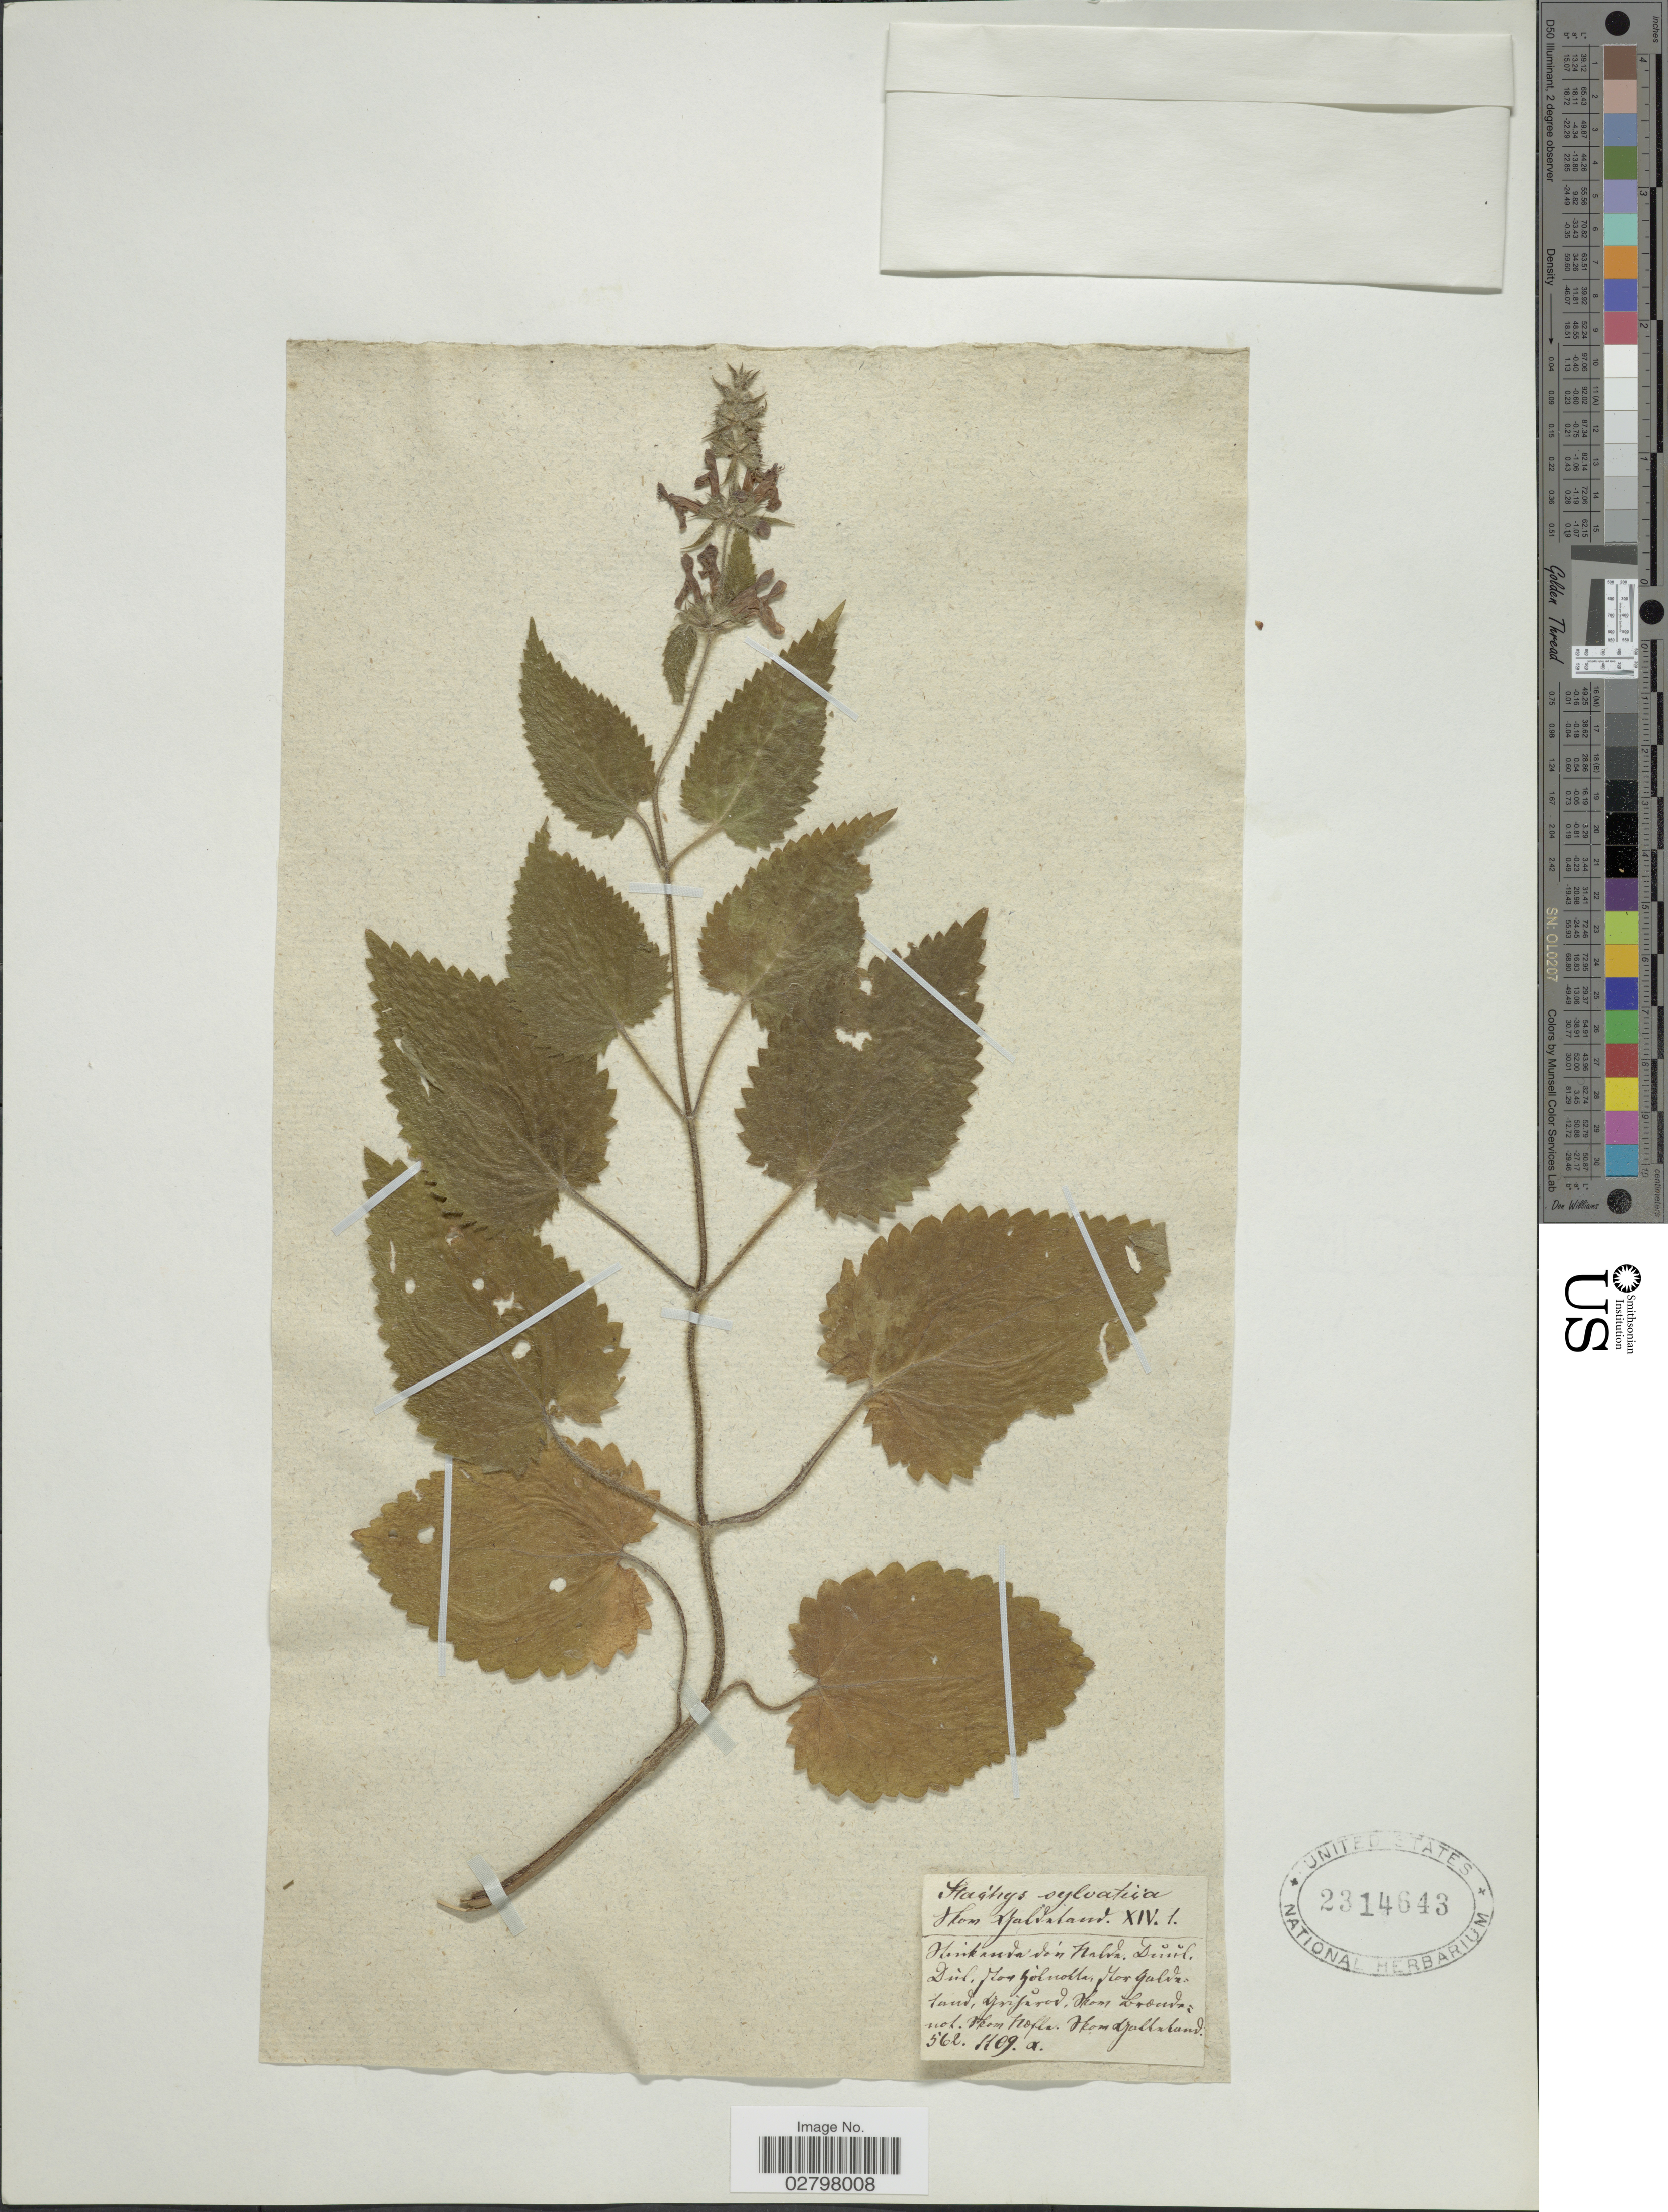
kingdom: Plantae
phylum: Tracheophyta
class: Magnoliopsida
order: Lamiales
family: Lamiaceae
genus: Stachys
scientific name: Stachys sylvatica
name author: L.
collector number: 562/1109a?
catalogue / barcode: US 2314643